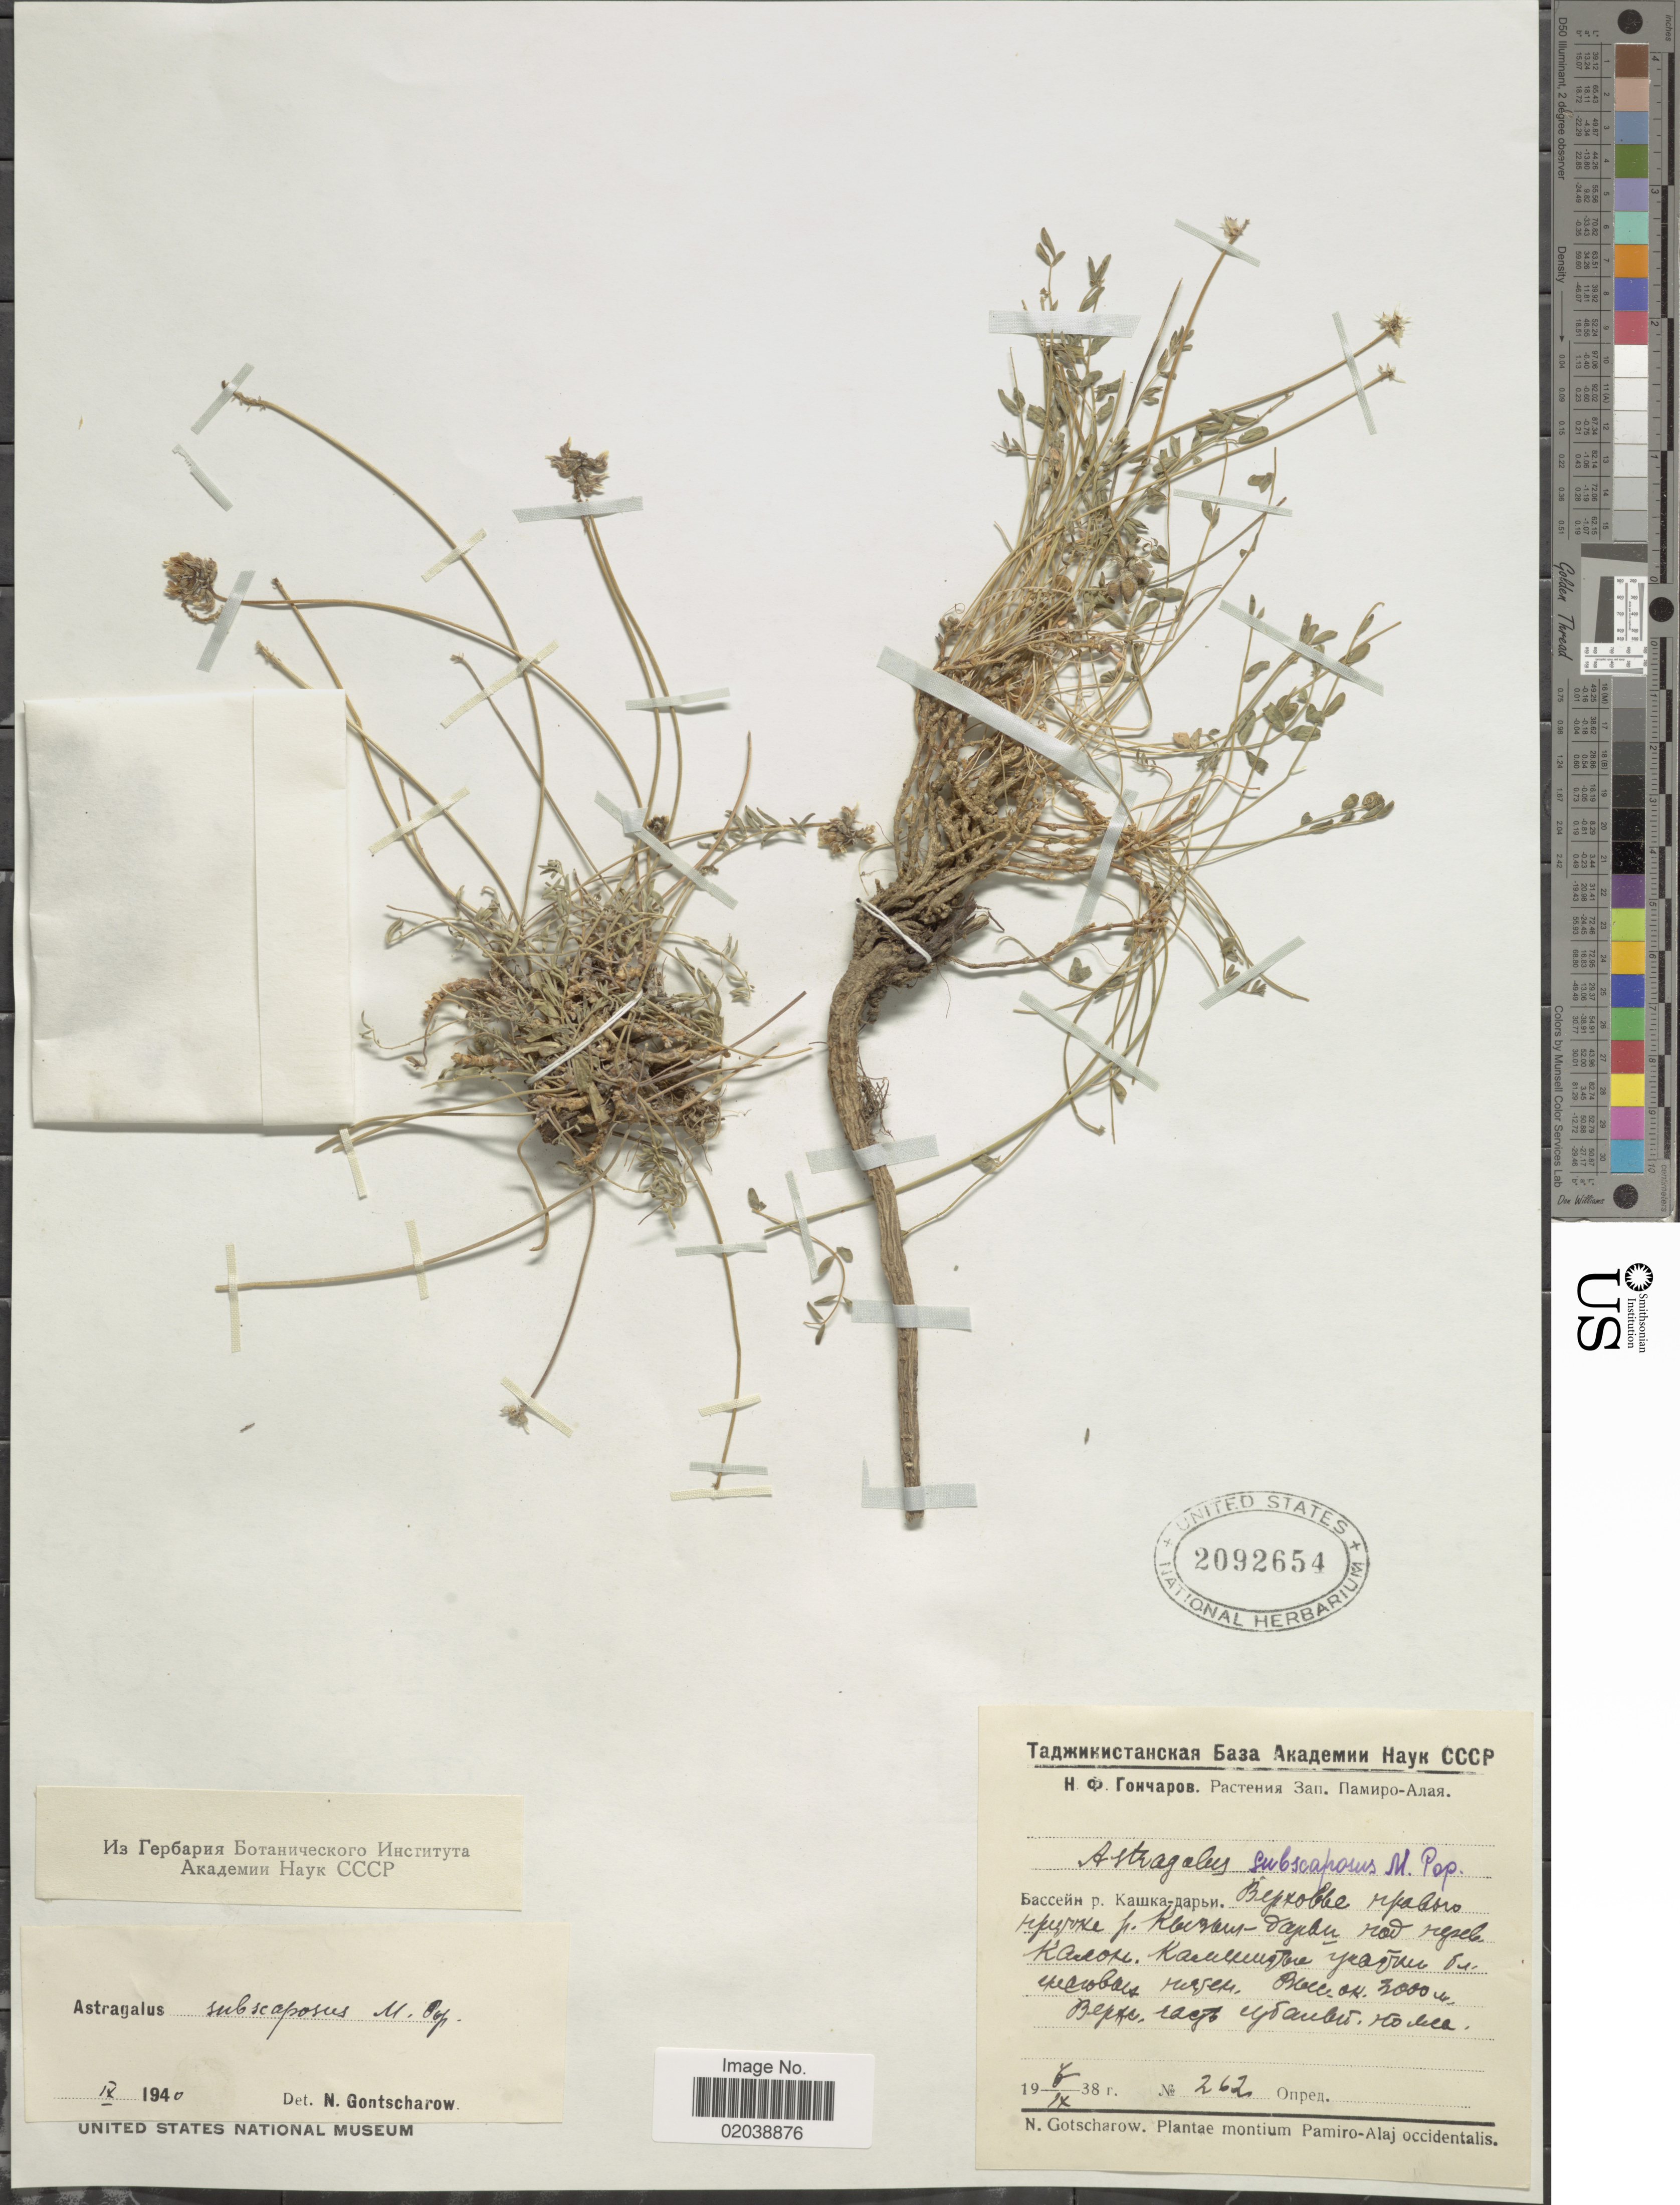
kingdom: Plantae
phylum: Tracheophyta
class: Magnoliopsida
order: Fabales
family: Fabaceae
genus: Astragalus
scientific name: Astragalus subscaposus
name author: Boriss.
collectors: N. Gontscharow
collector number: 262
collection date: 1938-09-06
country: Uzbekistan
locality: Qashqadaryo River basin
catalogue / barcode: US 2092654